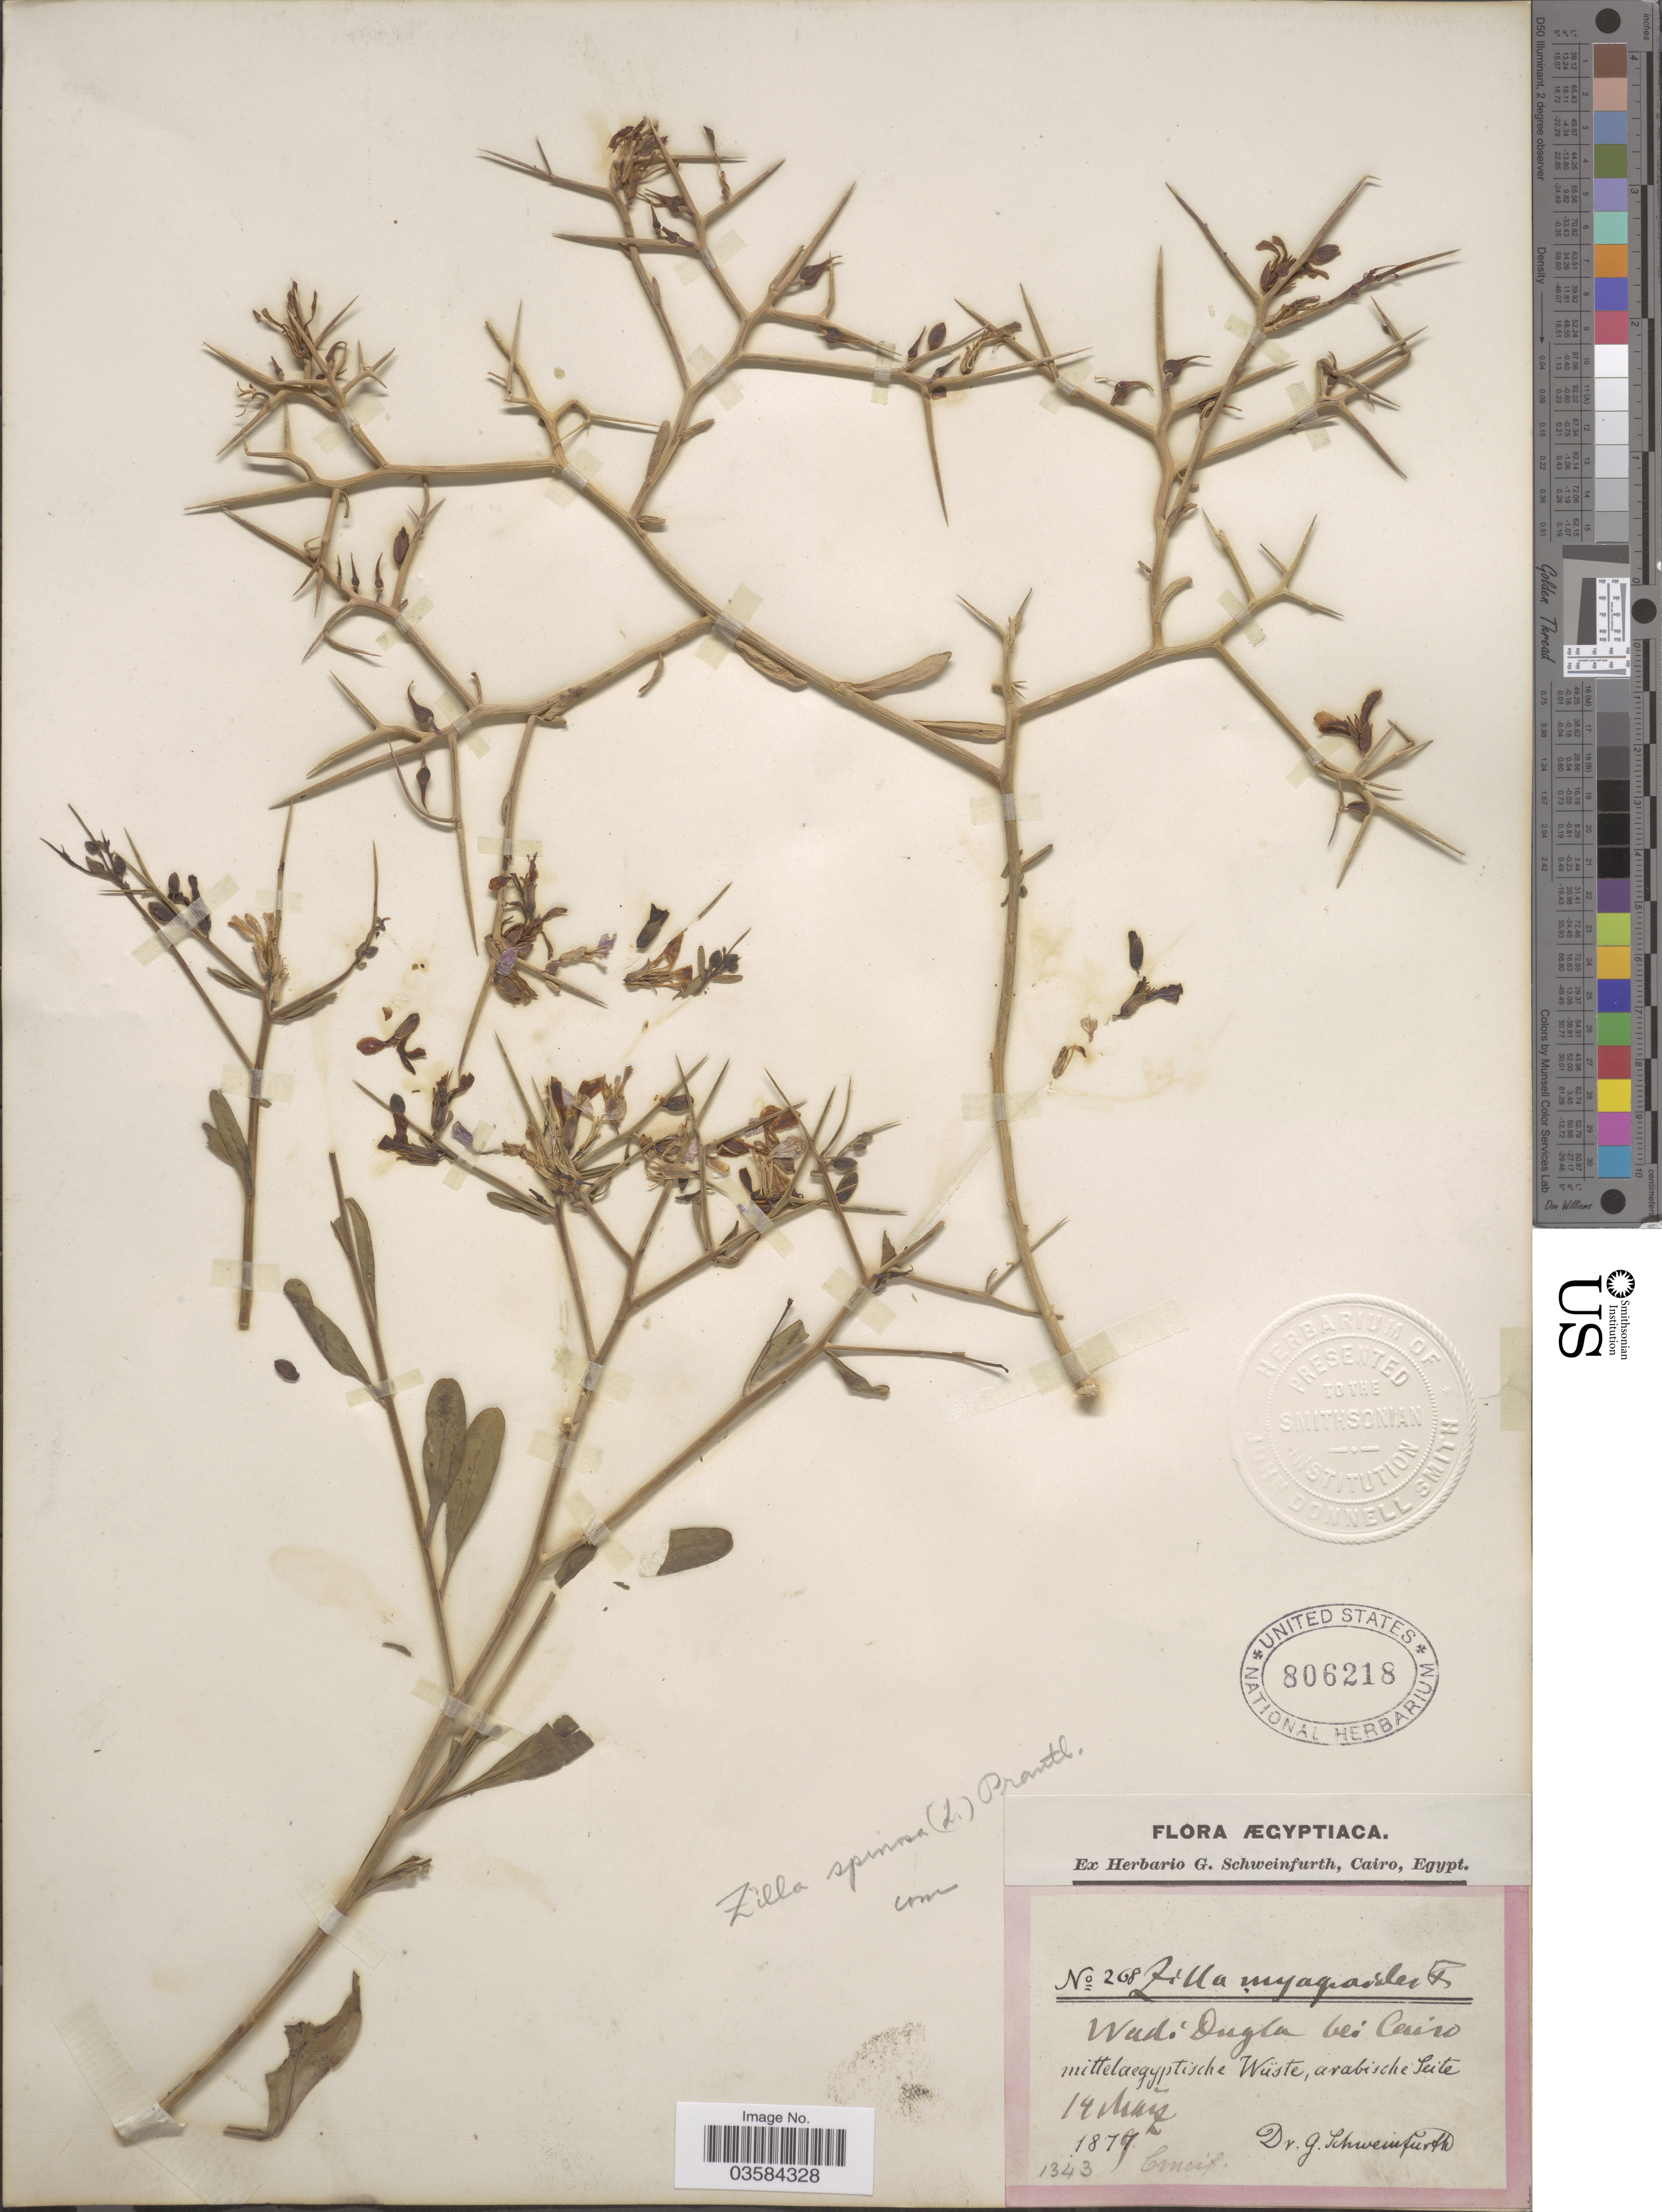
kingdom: Plantae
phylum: Tracheophyta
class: Magnoliopsida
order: Brassicales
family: Brassicaceae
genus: Zilla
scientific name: Zilla spinosa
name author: (L.) Prantl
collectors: G. A. Schweinfurth (herbarium)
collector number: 268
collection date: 1879-03-14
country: Egypt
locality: Wadi Dugla bei Cairo mittelaegyptische Wüste, arabische Seite.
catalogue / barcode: US 806218